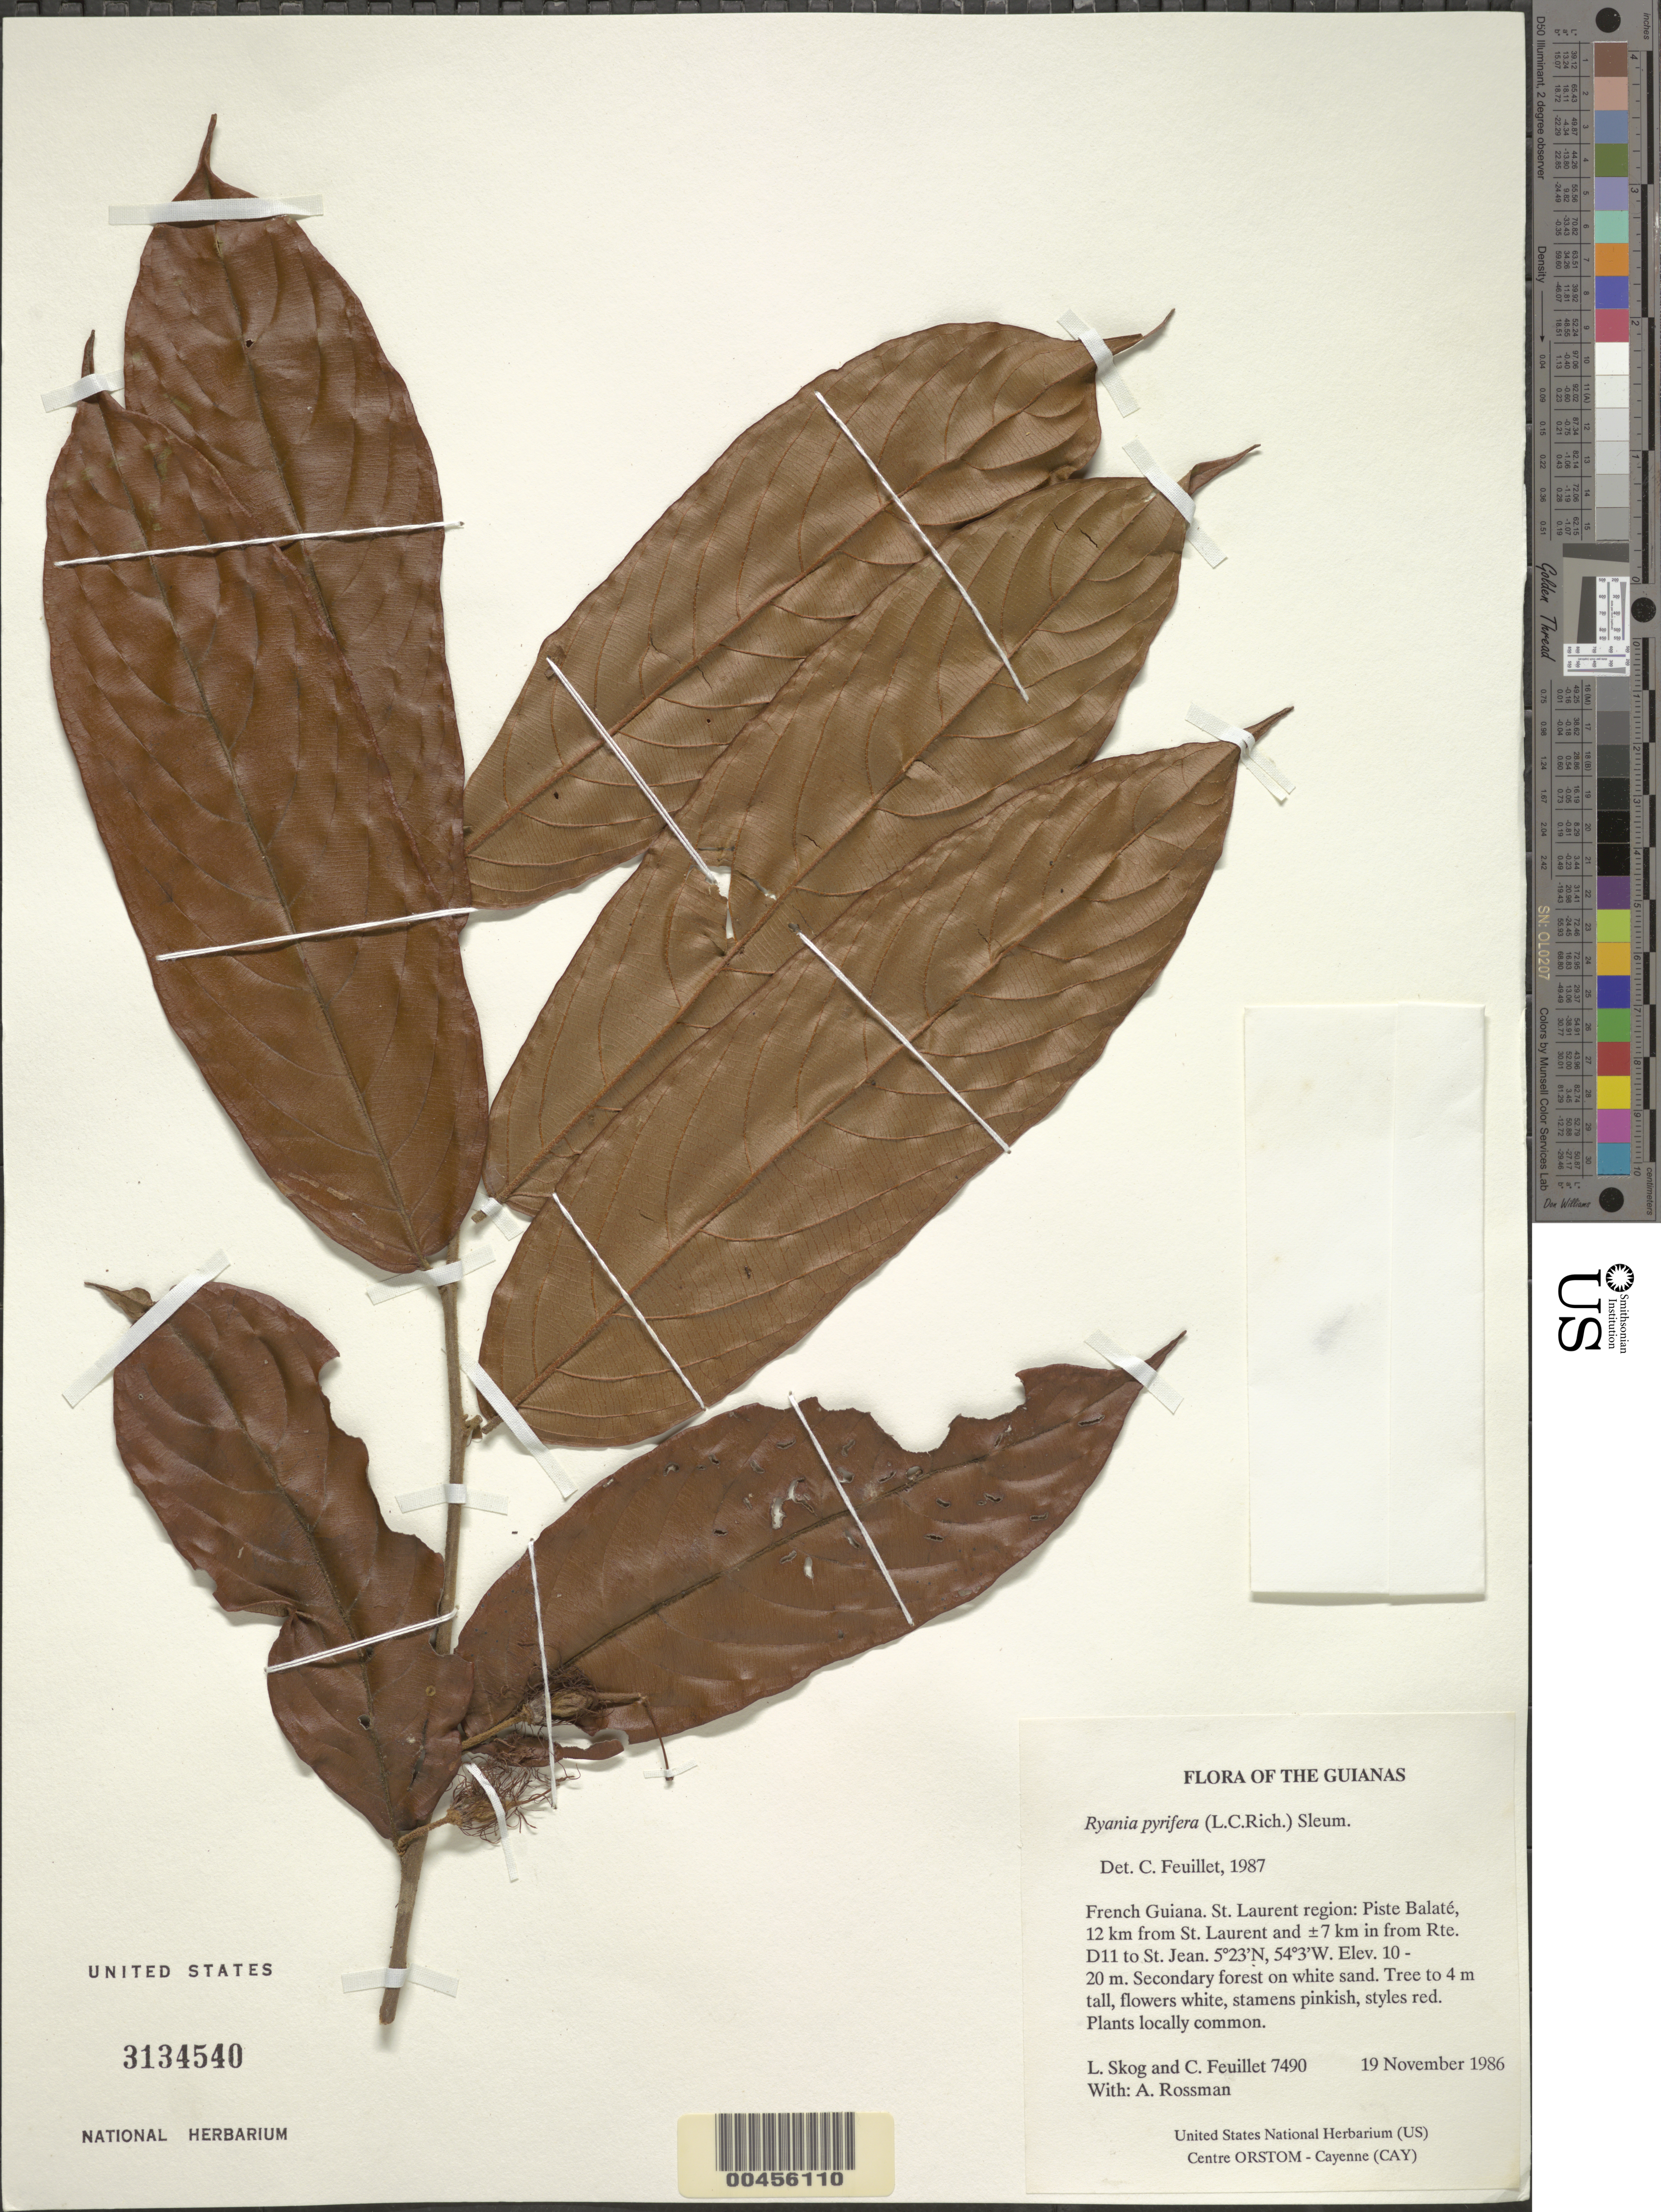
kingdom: Plantae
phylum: Tracheophyta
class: Magnoliopsida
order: Malpighiales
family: Salicaceae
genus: Ryania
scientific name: Ryania pyrifera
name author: Uittien & Sleumer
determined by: Feuillet, C.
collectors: L. E. Skog, C. Feuillet & A. Rossman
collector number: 7490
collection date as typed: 19 November 1986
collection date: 1986-11-19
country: French Guiana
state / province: Saint-Laurent-du-Maroni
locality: Piste Balaté, 12 km from St. Laurent and ±7 km in from Rte. D11 to St. Jean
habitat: Secondary forest on white sand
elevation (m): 10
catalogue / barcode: US 3134540